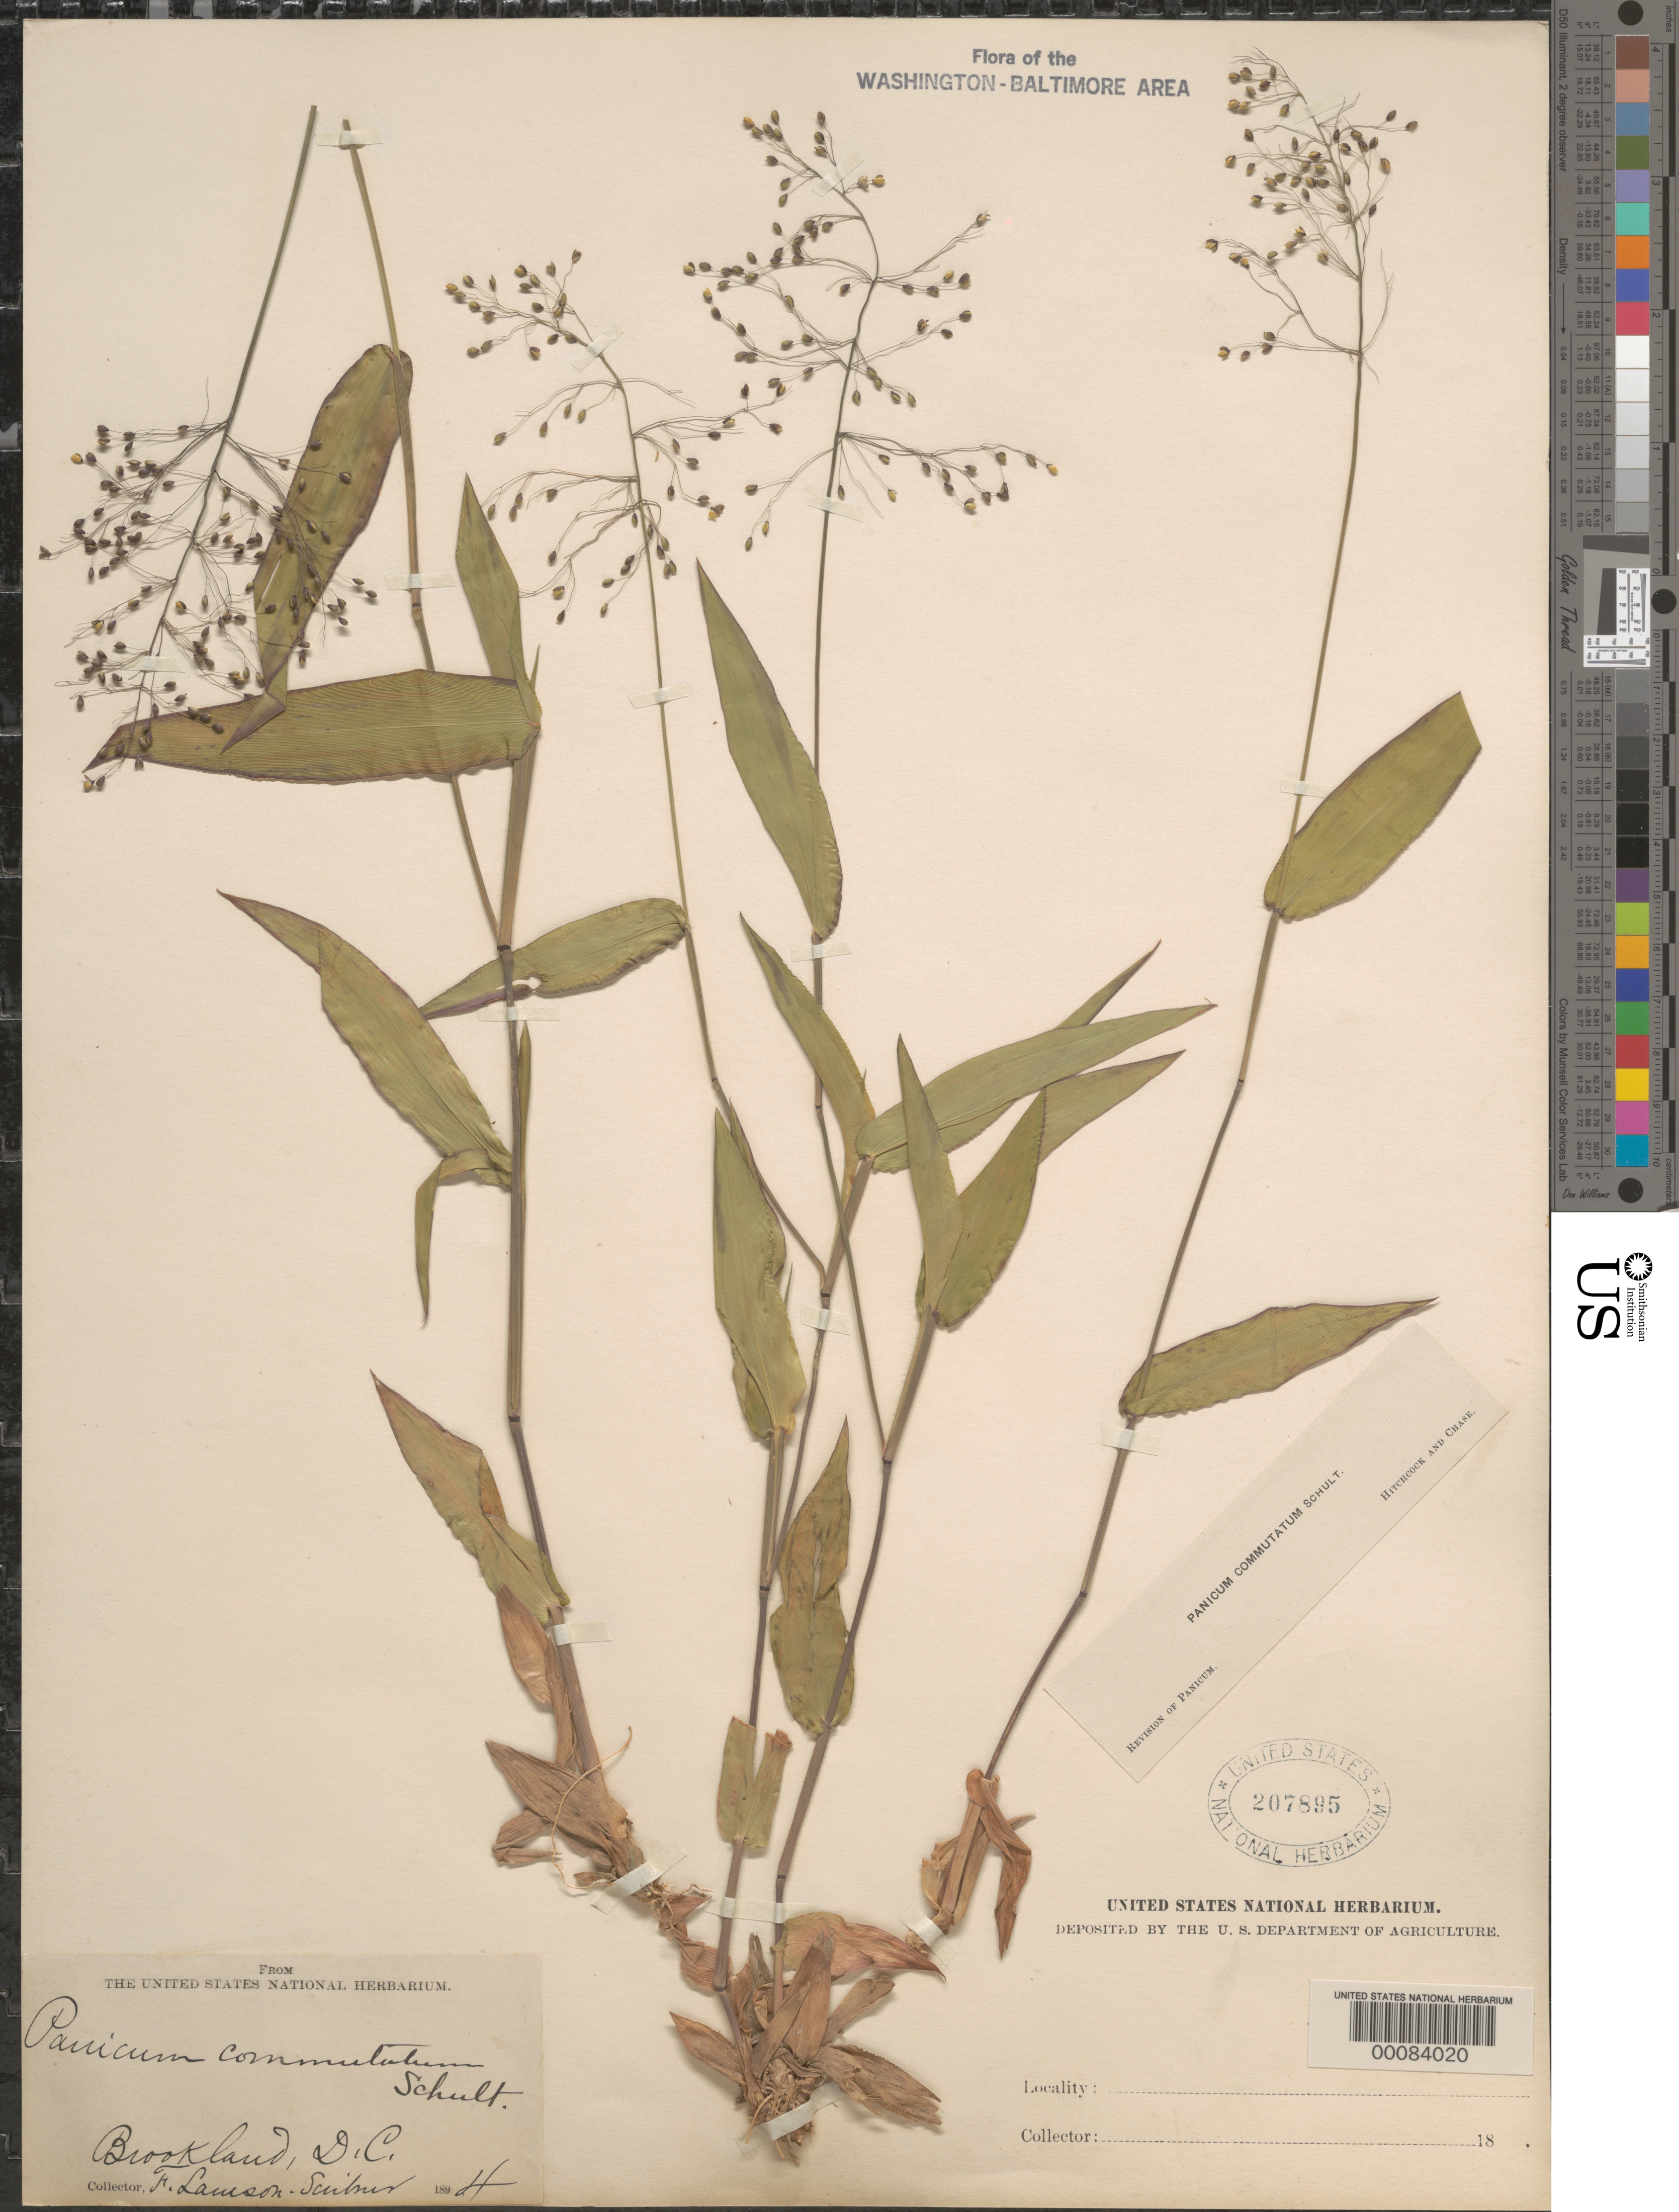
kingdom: Plantae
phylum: Tracheophyta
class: Liliopsida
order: Poales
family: Poaceae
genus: Dichanthelium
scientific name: Dichanthelium commutatum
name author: (Schult.) Gould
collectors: F. L. Scribner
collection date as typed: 1894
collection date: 1894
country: United States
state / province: District of Columbia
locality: Brookland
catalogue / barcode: US 207895